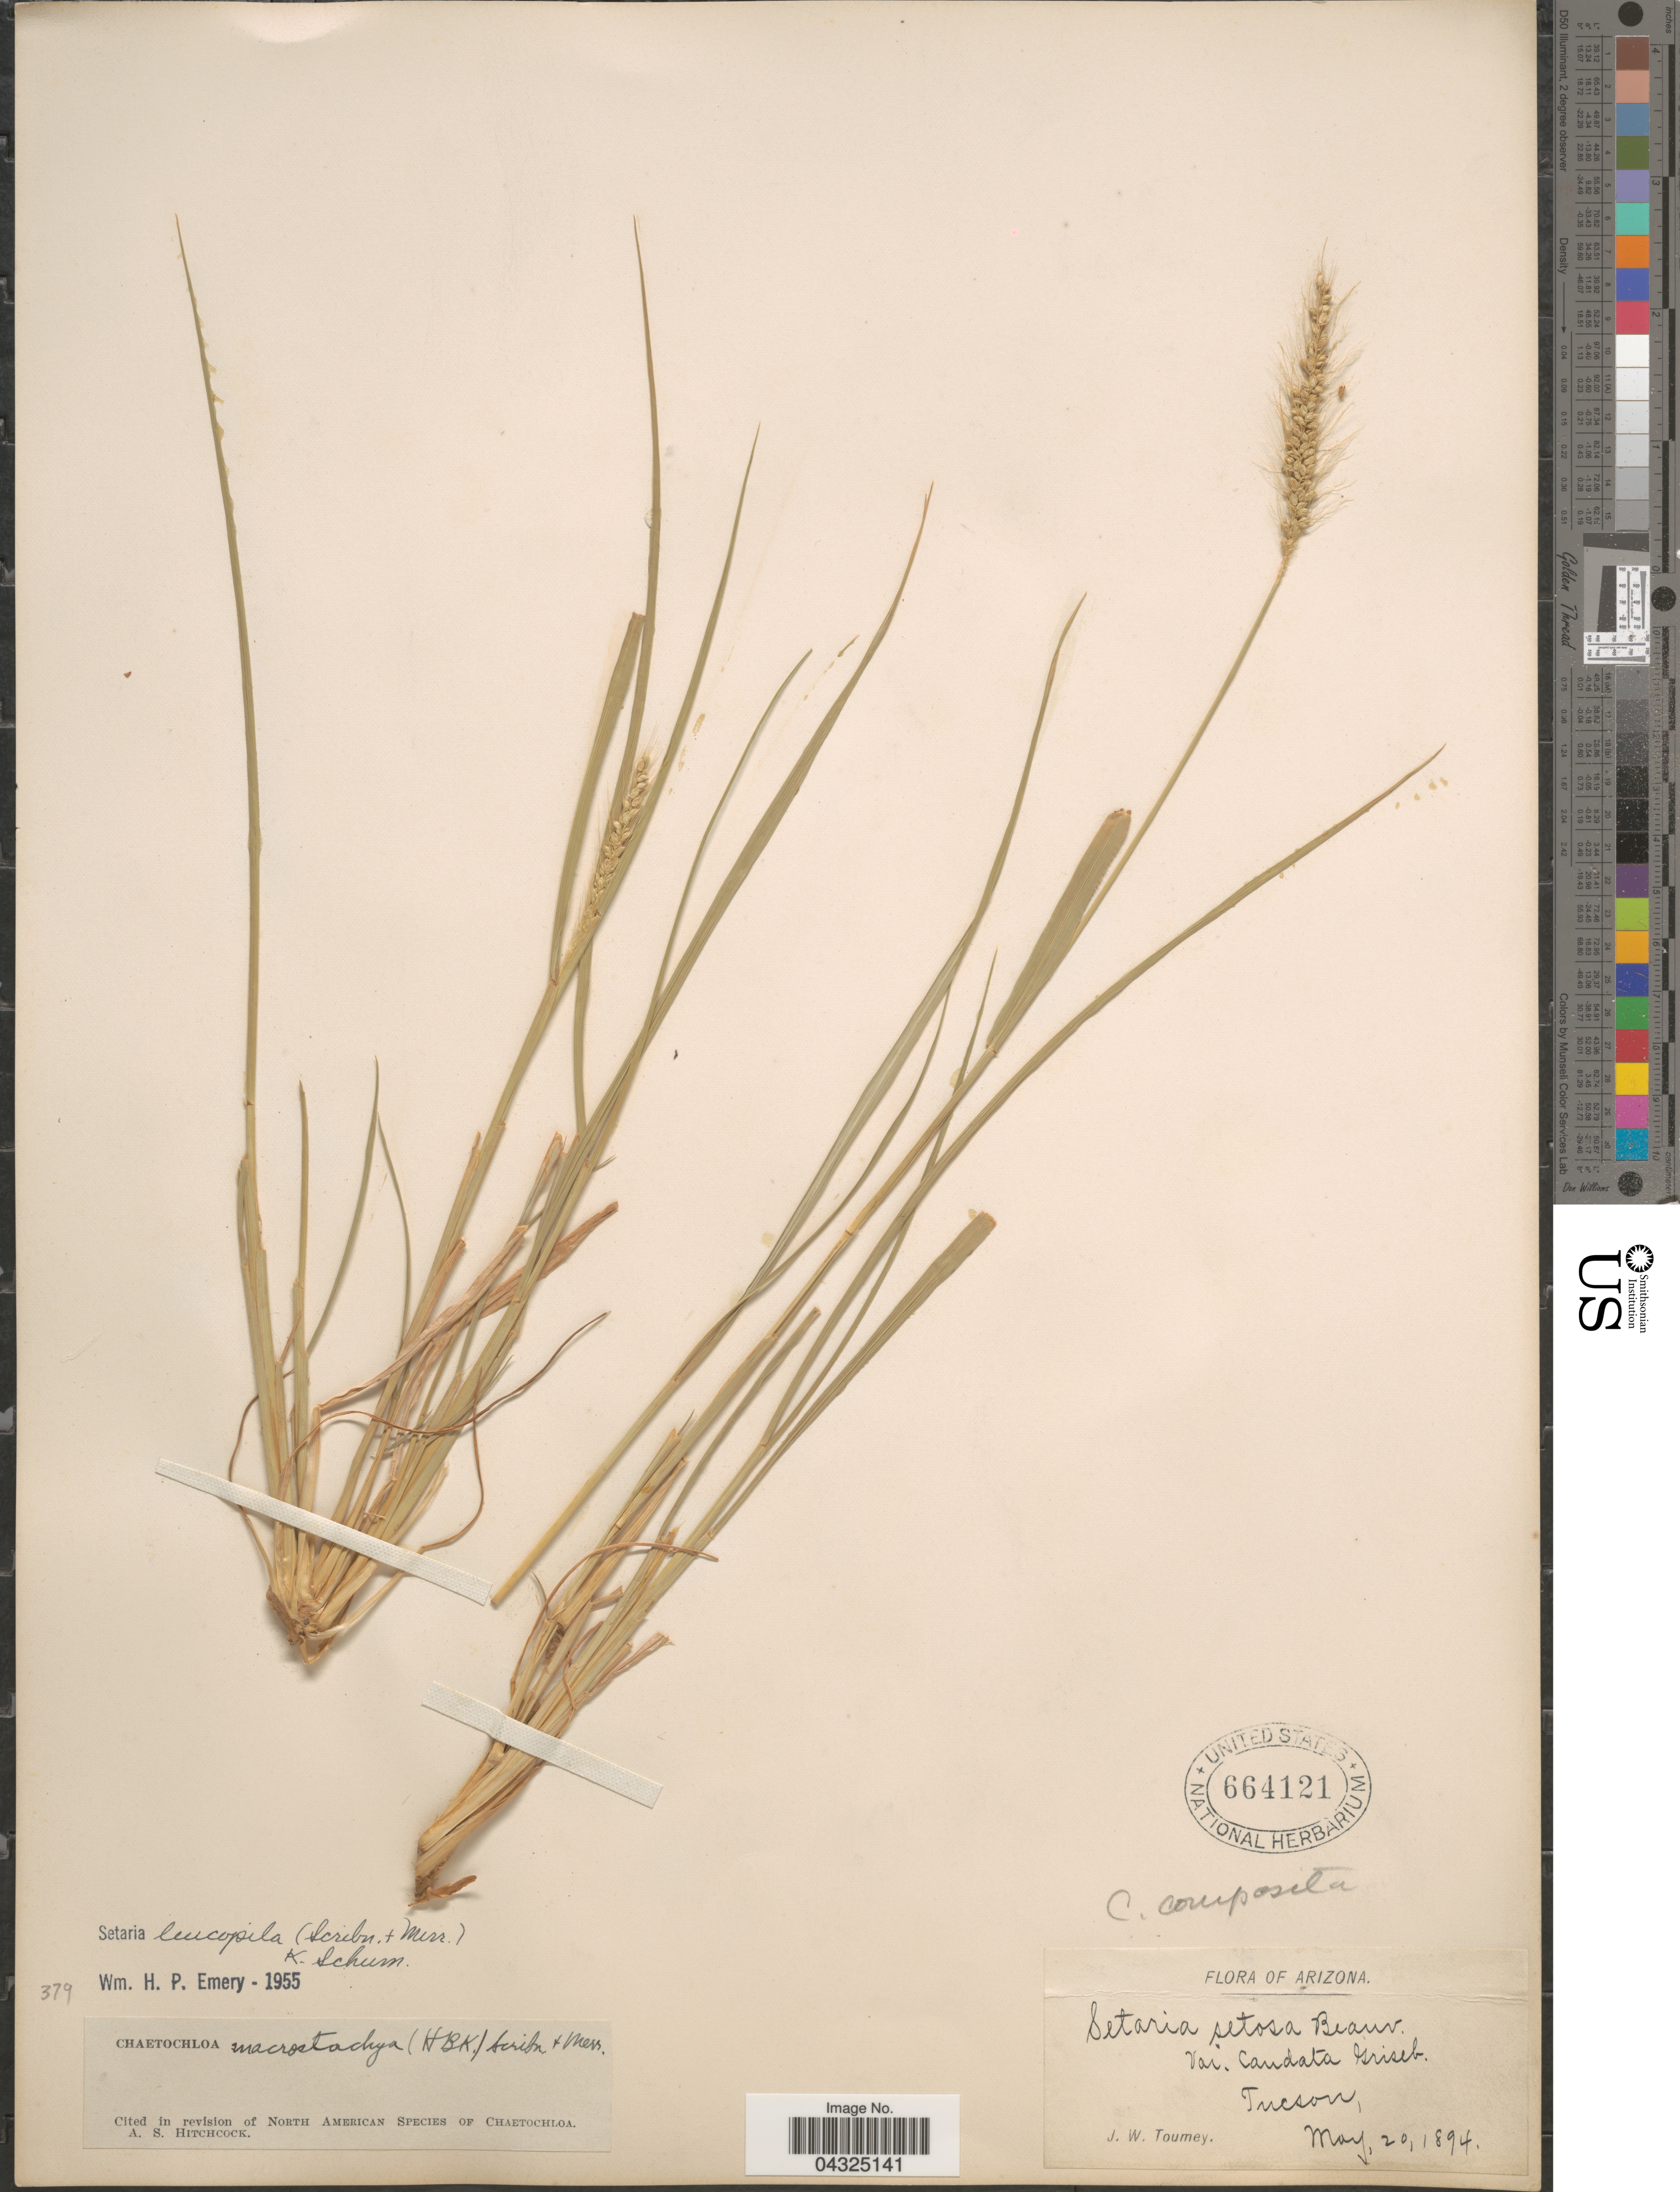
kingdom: Plantae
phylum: Tracheophyta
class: Liliopsida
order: Poales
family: Poaceae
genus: Setaria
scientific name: Setaria leucopila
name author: (Scribn. & Merr.) K. Schum.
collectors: J. W. Toumey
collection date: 1894-05-20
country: United States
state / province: Arizona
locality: Tucson.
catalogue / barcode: US 664121